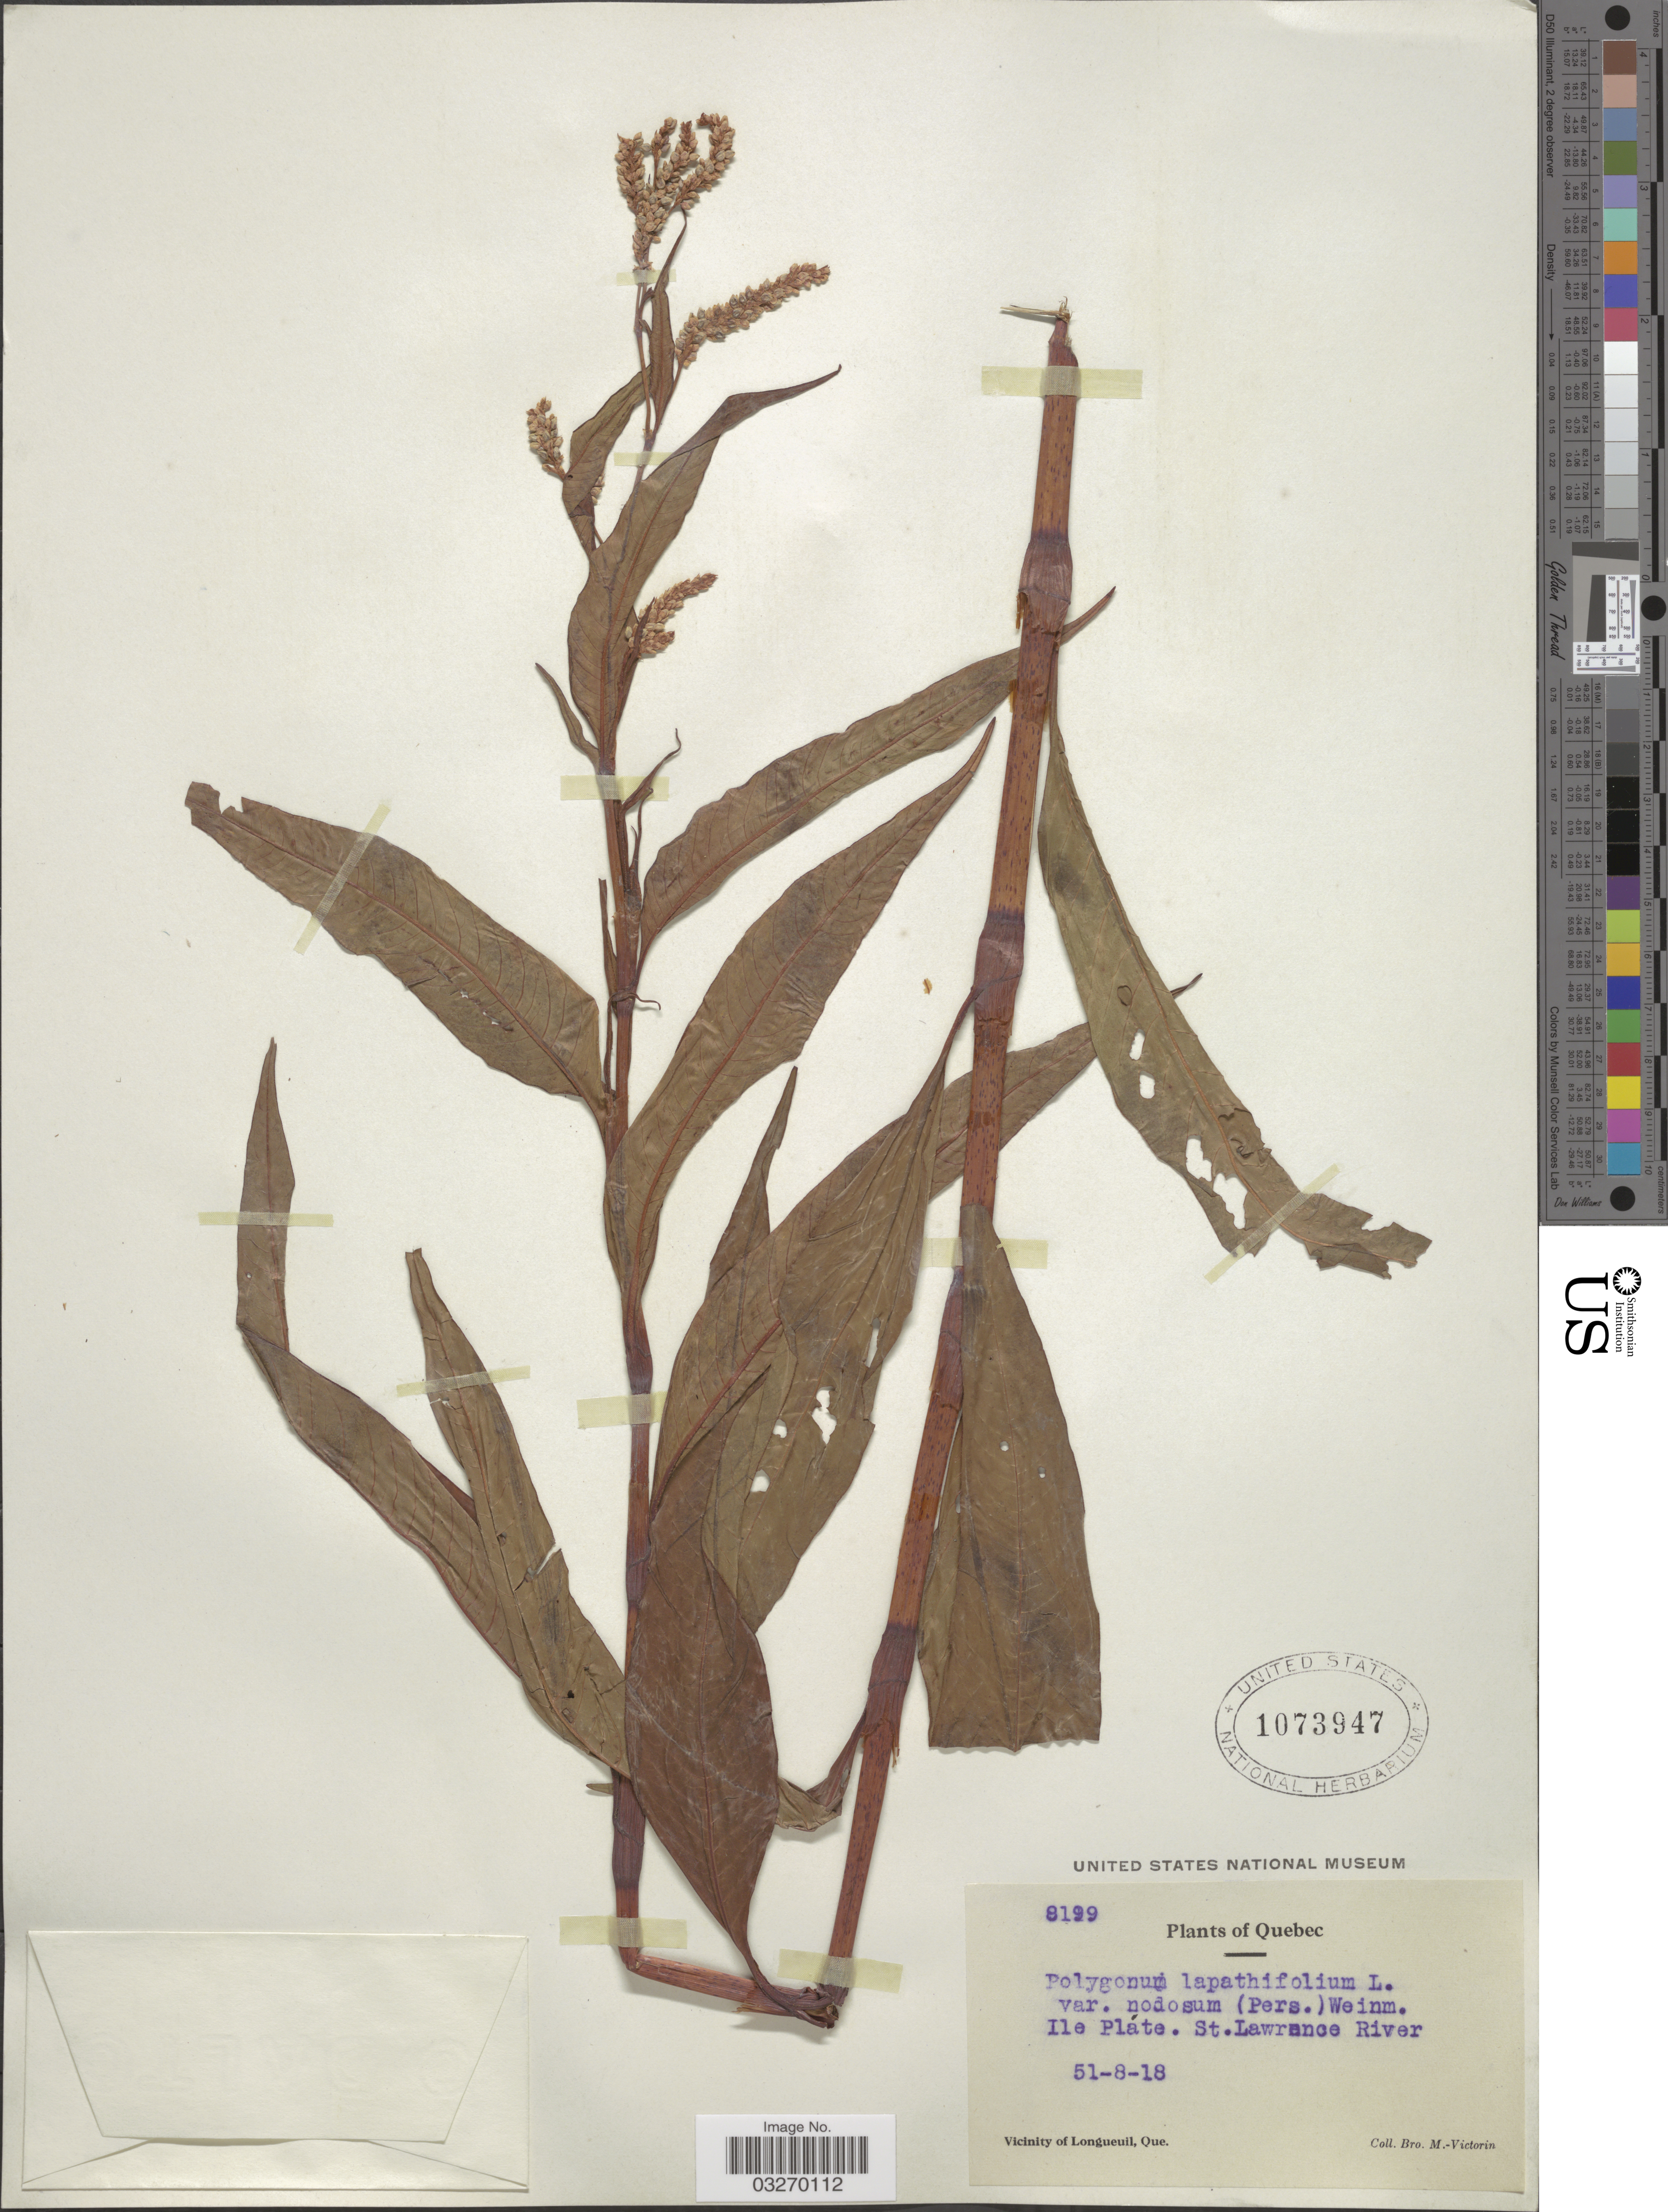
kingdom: Plantae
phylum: Tracheophyta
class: Magnoliopsida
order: Caryophyllales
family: Polygonaceae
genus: Persicaria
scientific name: Persicaria lapathifolia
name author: (L.) Delarbre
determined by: Atha, D. E.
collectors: Fr. Marie-Victorin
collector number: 8199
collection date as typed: Transcribed d/m/y: 18/8/51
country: Canada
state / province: Quebec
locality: Ile Pláte. St. Lawrence River. Vicinity of Longueuil.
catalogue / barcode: US 1073947